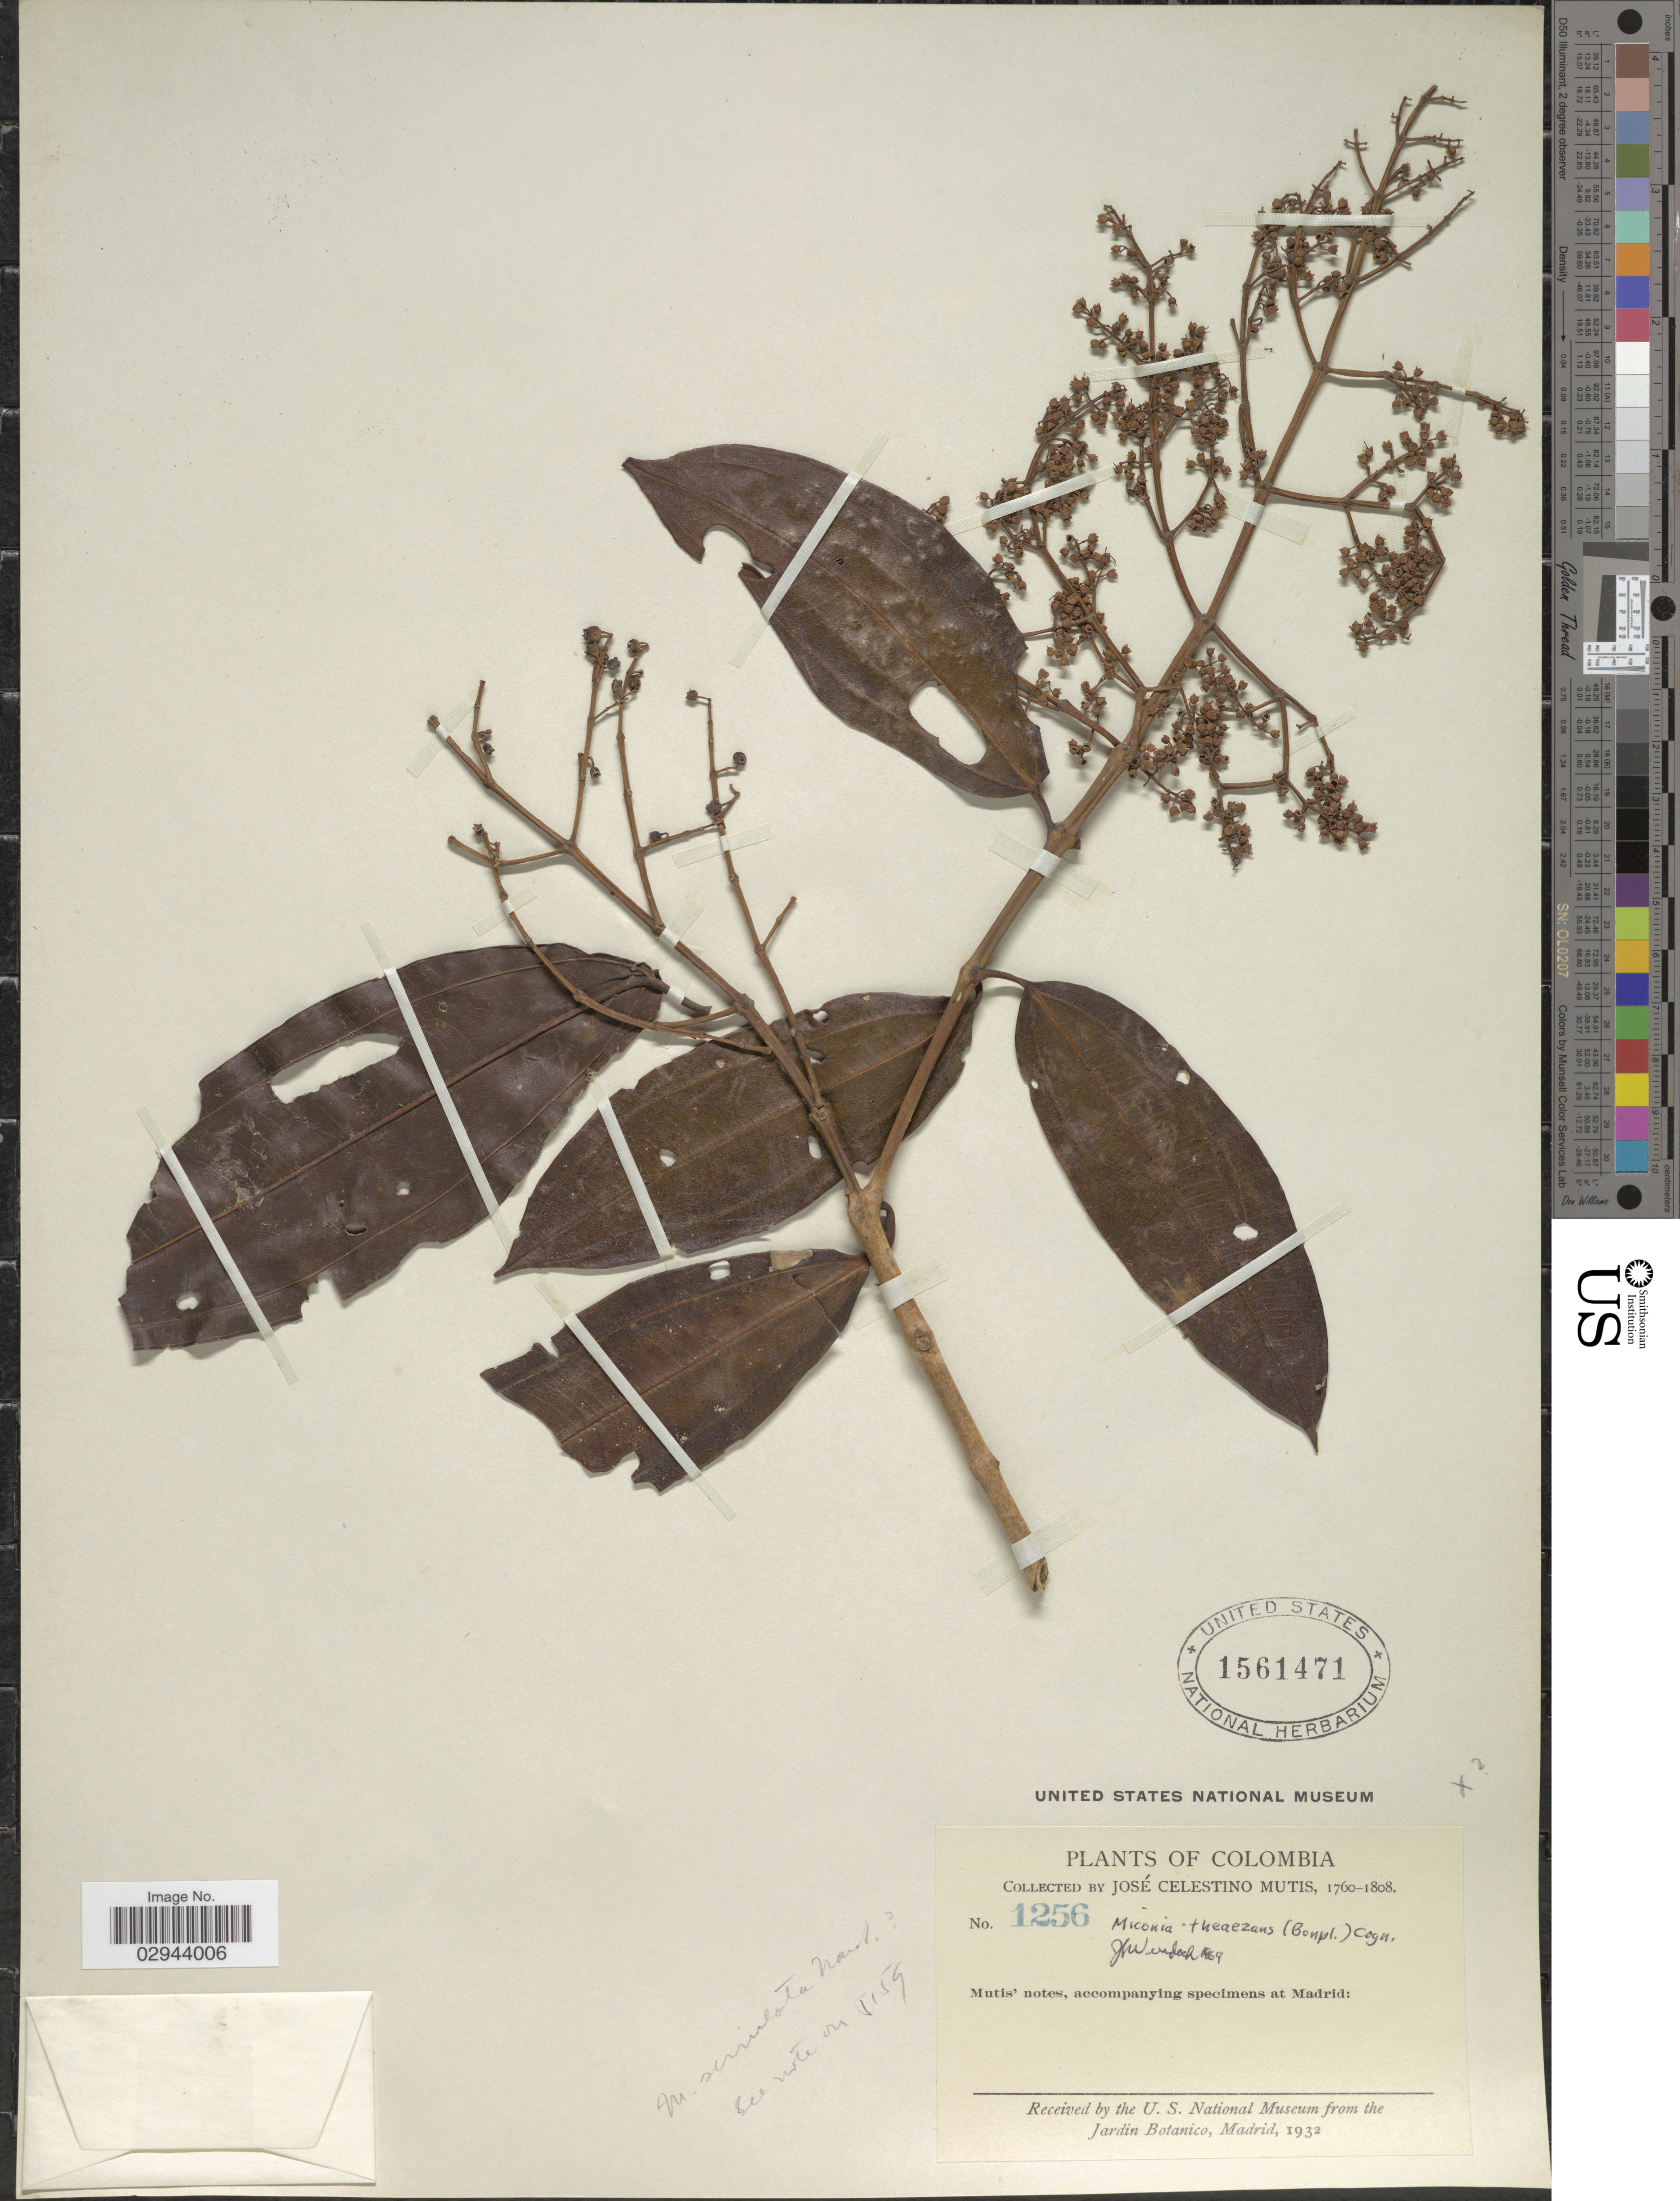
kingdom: Plantae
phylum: Tracheophyta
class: Magnoliopsida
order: Myrtales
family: Melastomataceae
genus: Miconia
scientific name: Miconia theizans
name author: (Bonpl.) Cogn.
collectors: J. C. B. Mutis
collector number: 1256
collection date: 1760/1808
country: Colombia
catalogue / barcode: US 1561471